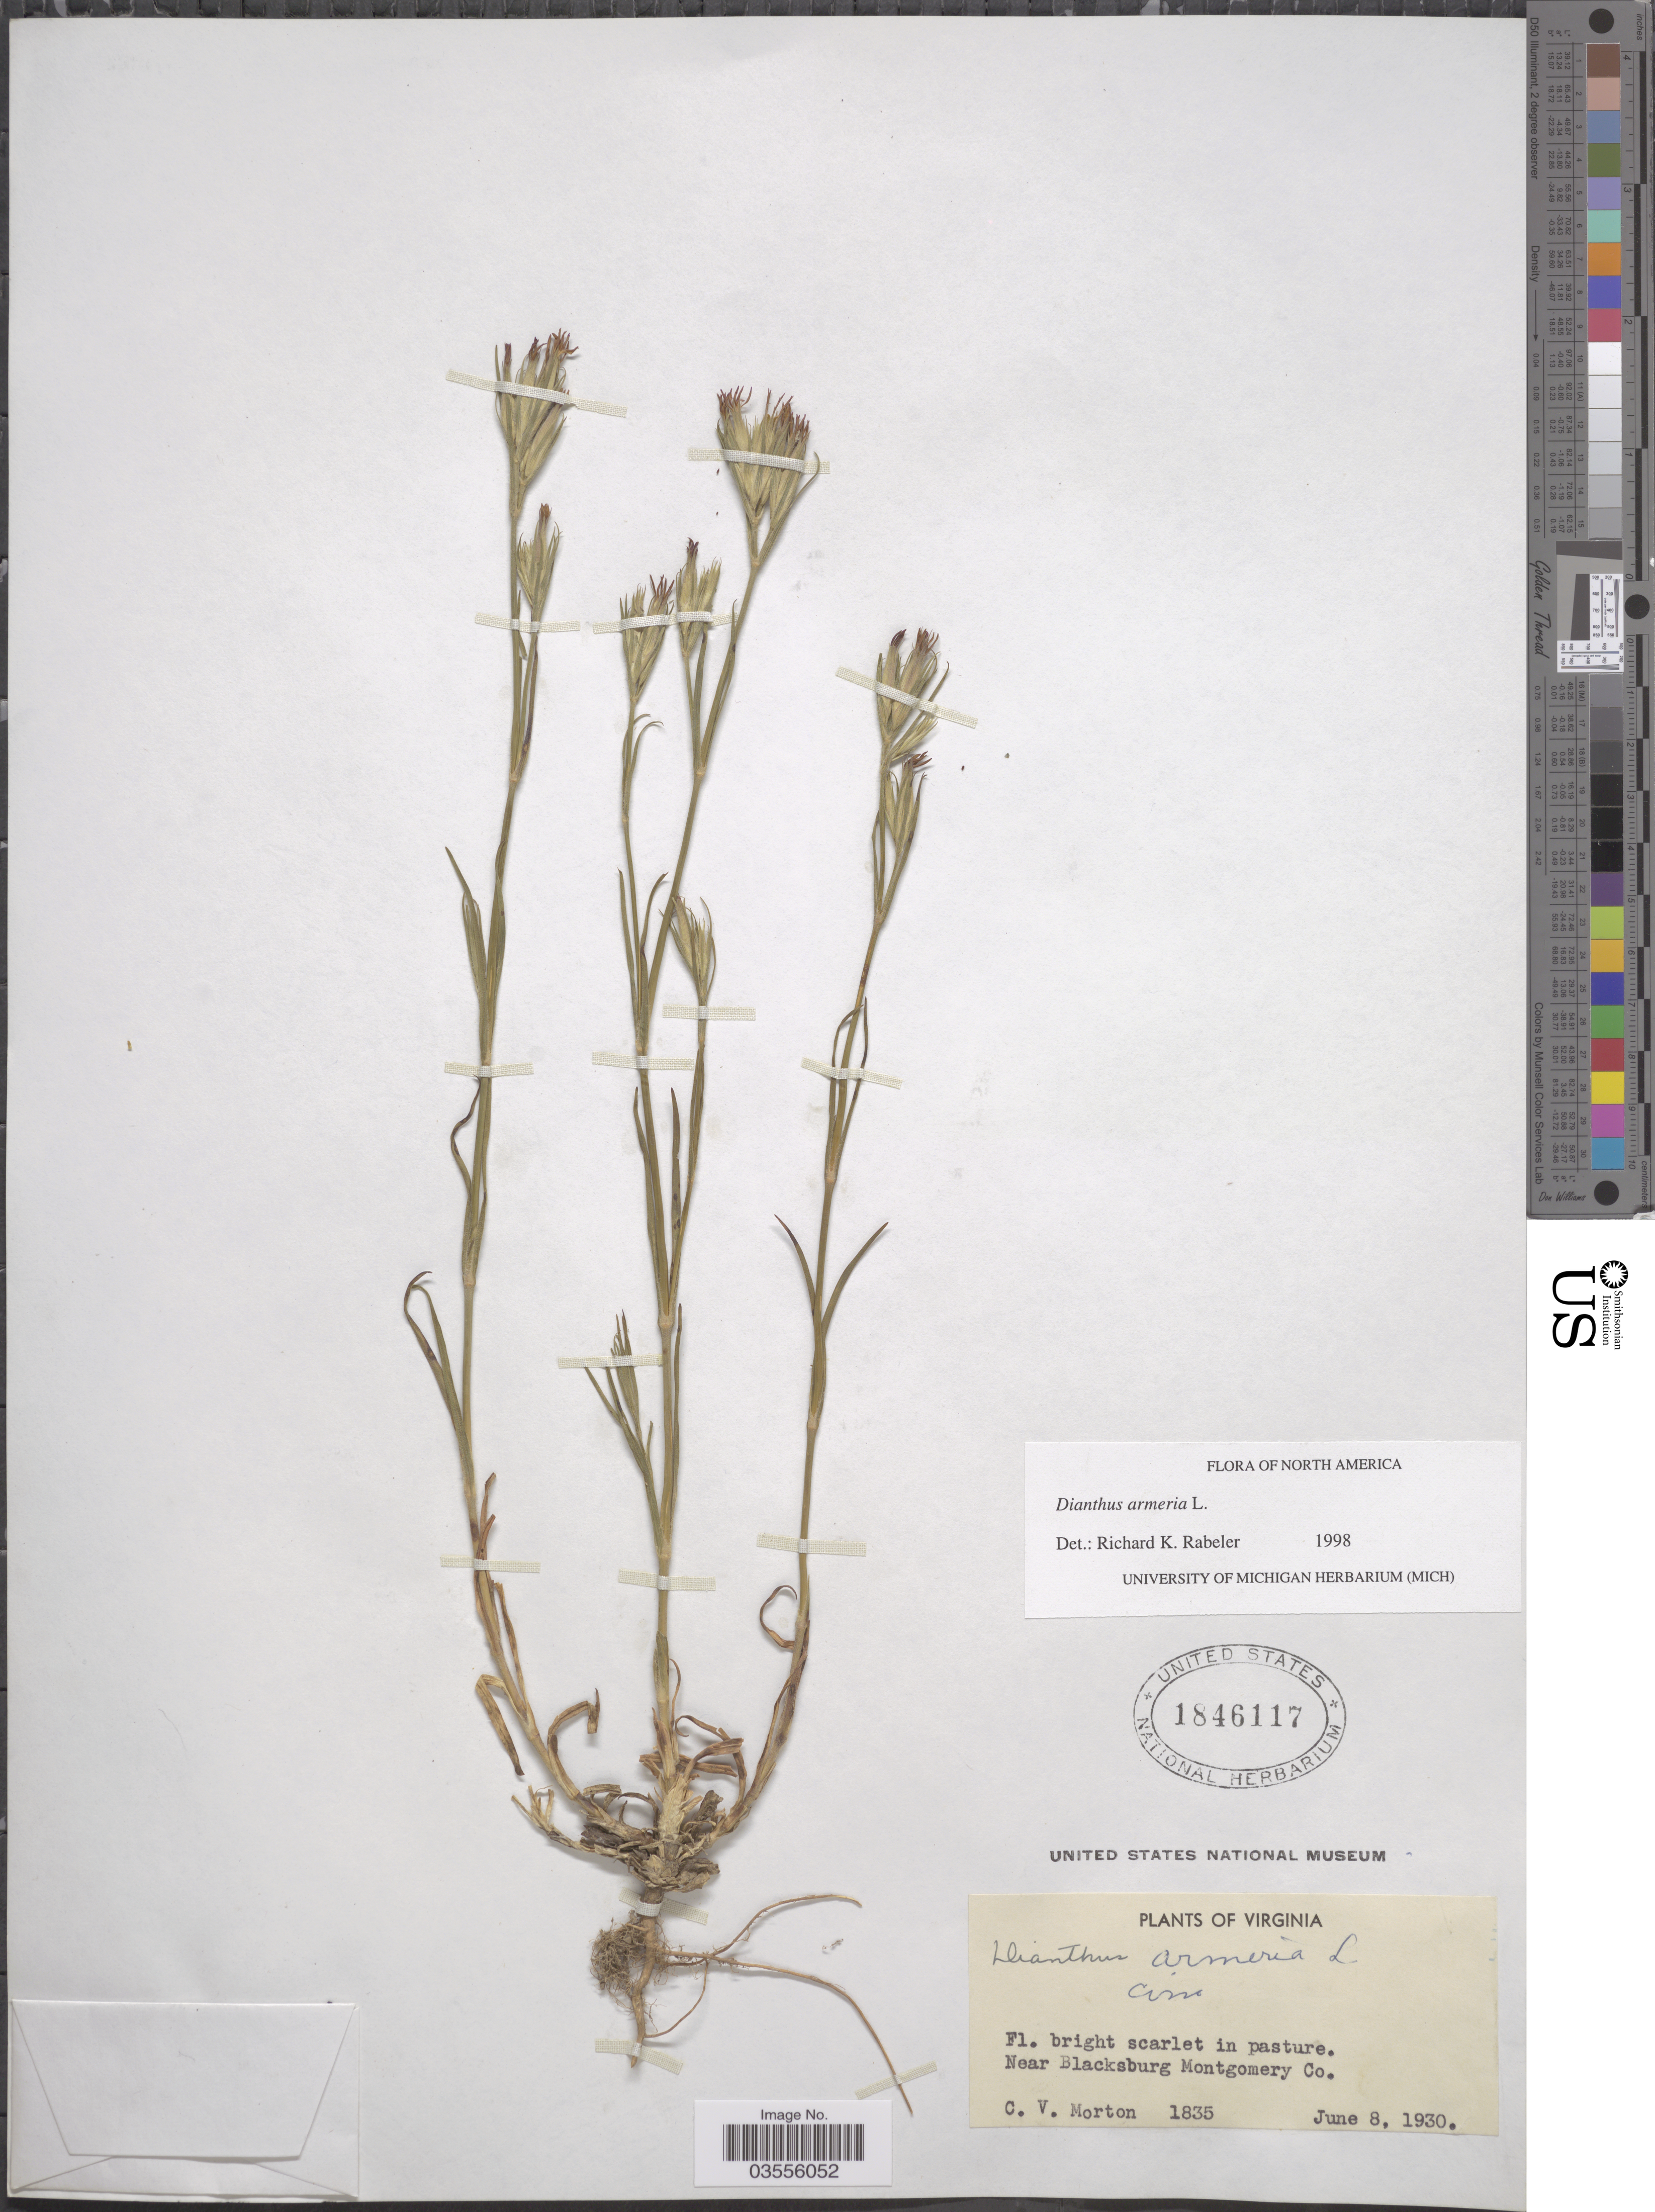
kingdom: Plantae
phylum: Tracheophyta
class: Magnoliopsida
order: Caryophyllales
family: Caryophyllaceae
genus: Dianthus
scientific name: Dianthus armeria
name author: L.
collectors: C. V. Morton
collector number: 1835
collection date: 1930-06-08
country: United States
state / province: Virginia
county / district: Montgomery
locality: Near Blacksburg Montgomery Co.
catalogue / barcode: US 1846117